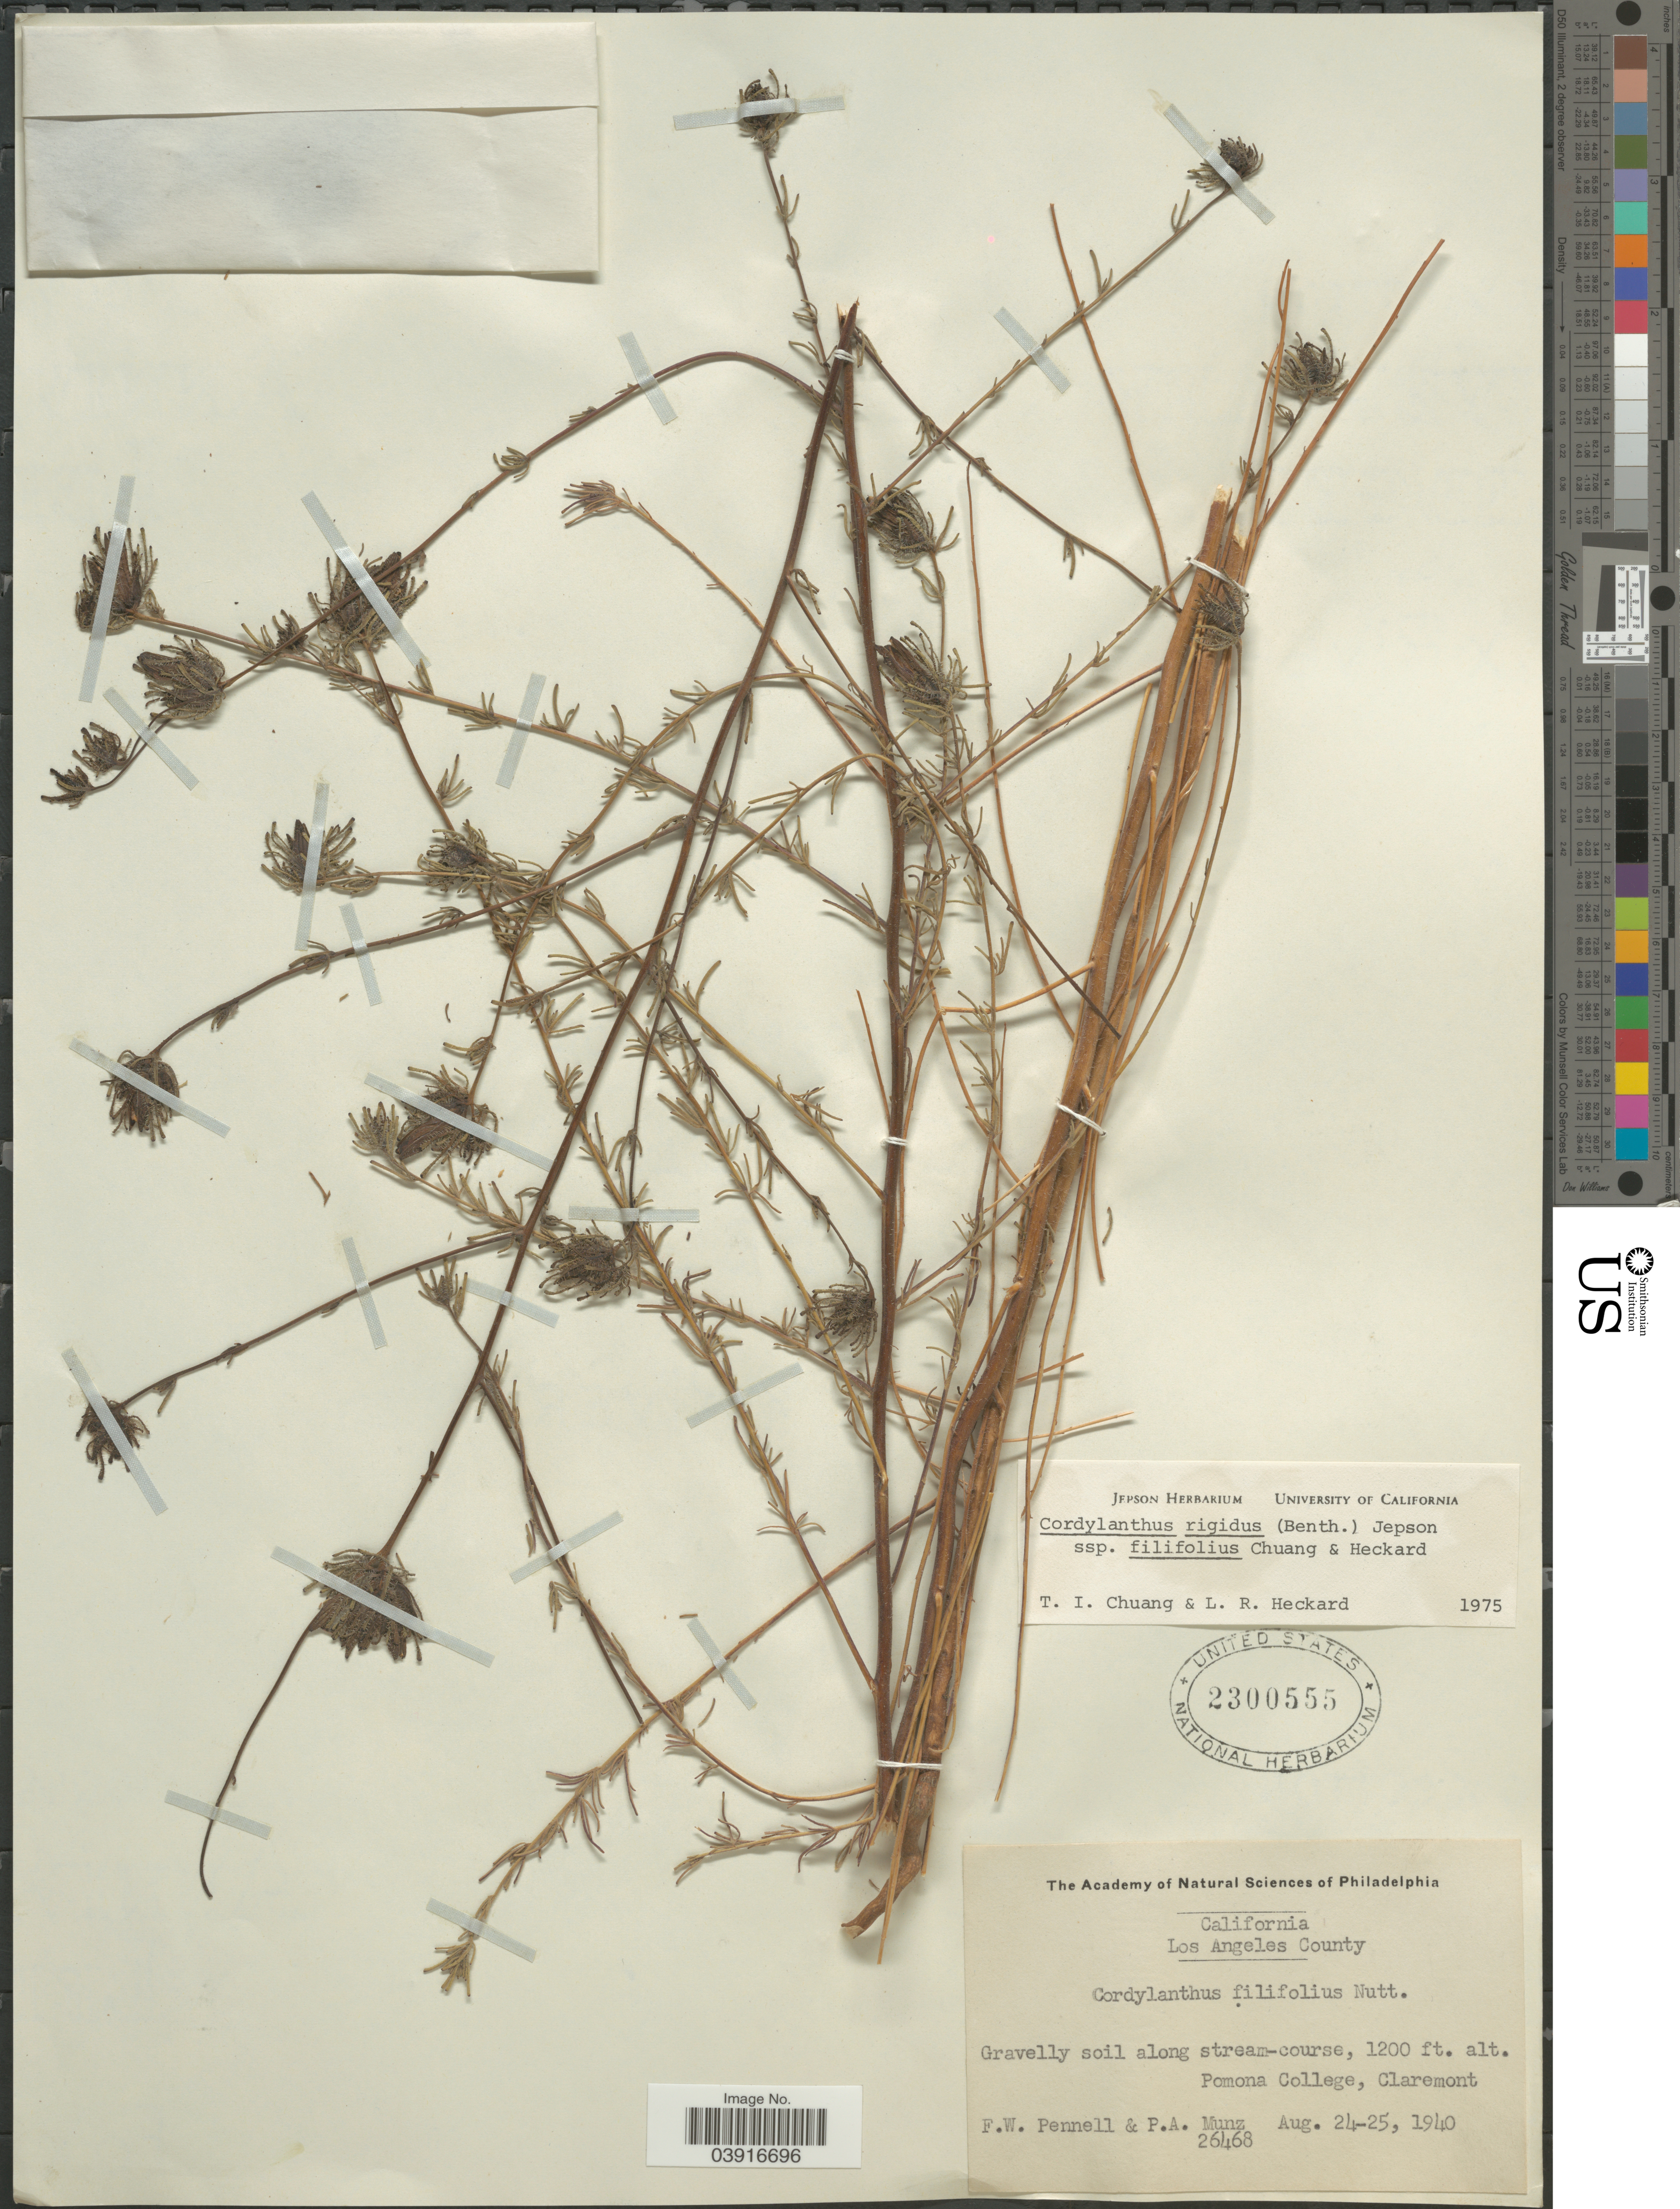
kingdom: Plantae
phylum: Tracheophyta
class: Magnoliopsida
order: Lamiales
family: Orobanchaceae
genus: Cordylanthus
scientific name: Cordylanthus rigidus subsp. filifolius T.I. Chuang & Heckard, ined.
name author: T.I. Chuang & Heckard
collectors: F. W. Pennell & P. A. Munz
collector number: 26468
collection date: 1940-08-24/1940-08-25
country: United States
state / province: California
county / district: Los Angeles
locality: Los Angeles County. Gravelly soil along stream-course, Pomona College, Claremont.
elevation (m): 366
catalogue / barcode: US 2300555